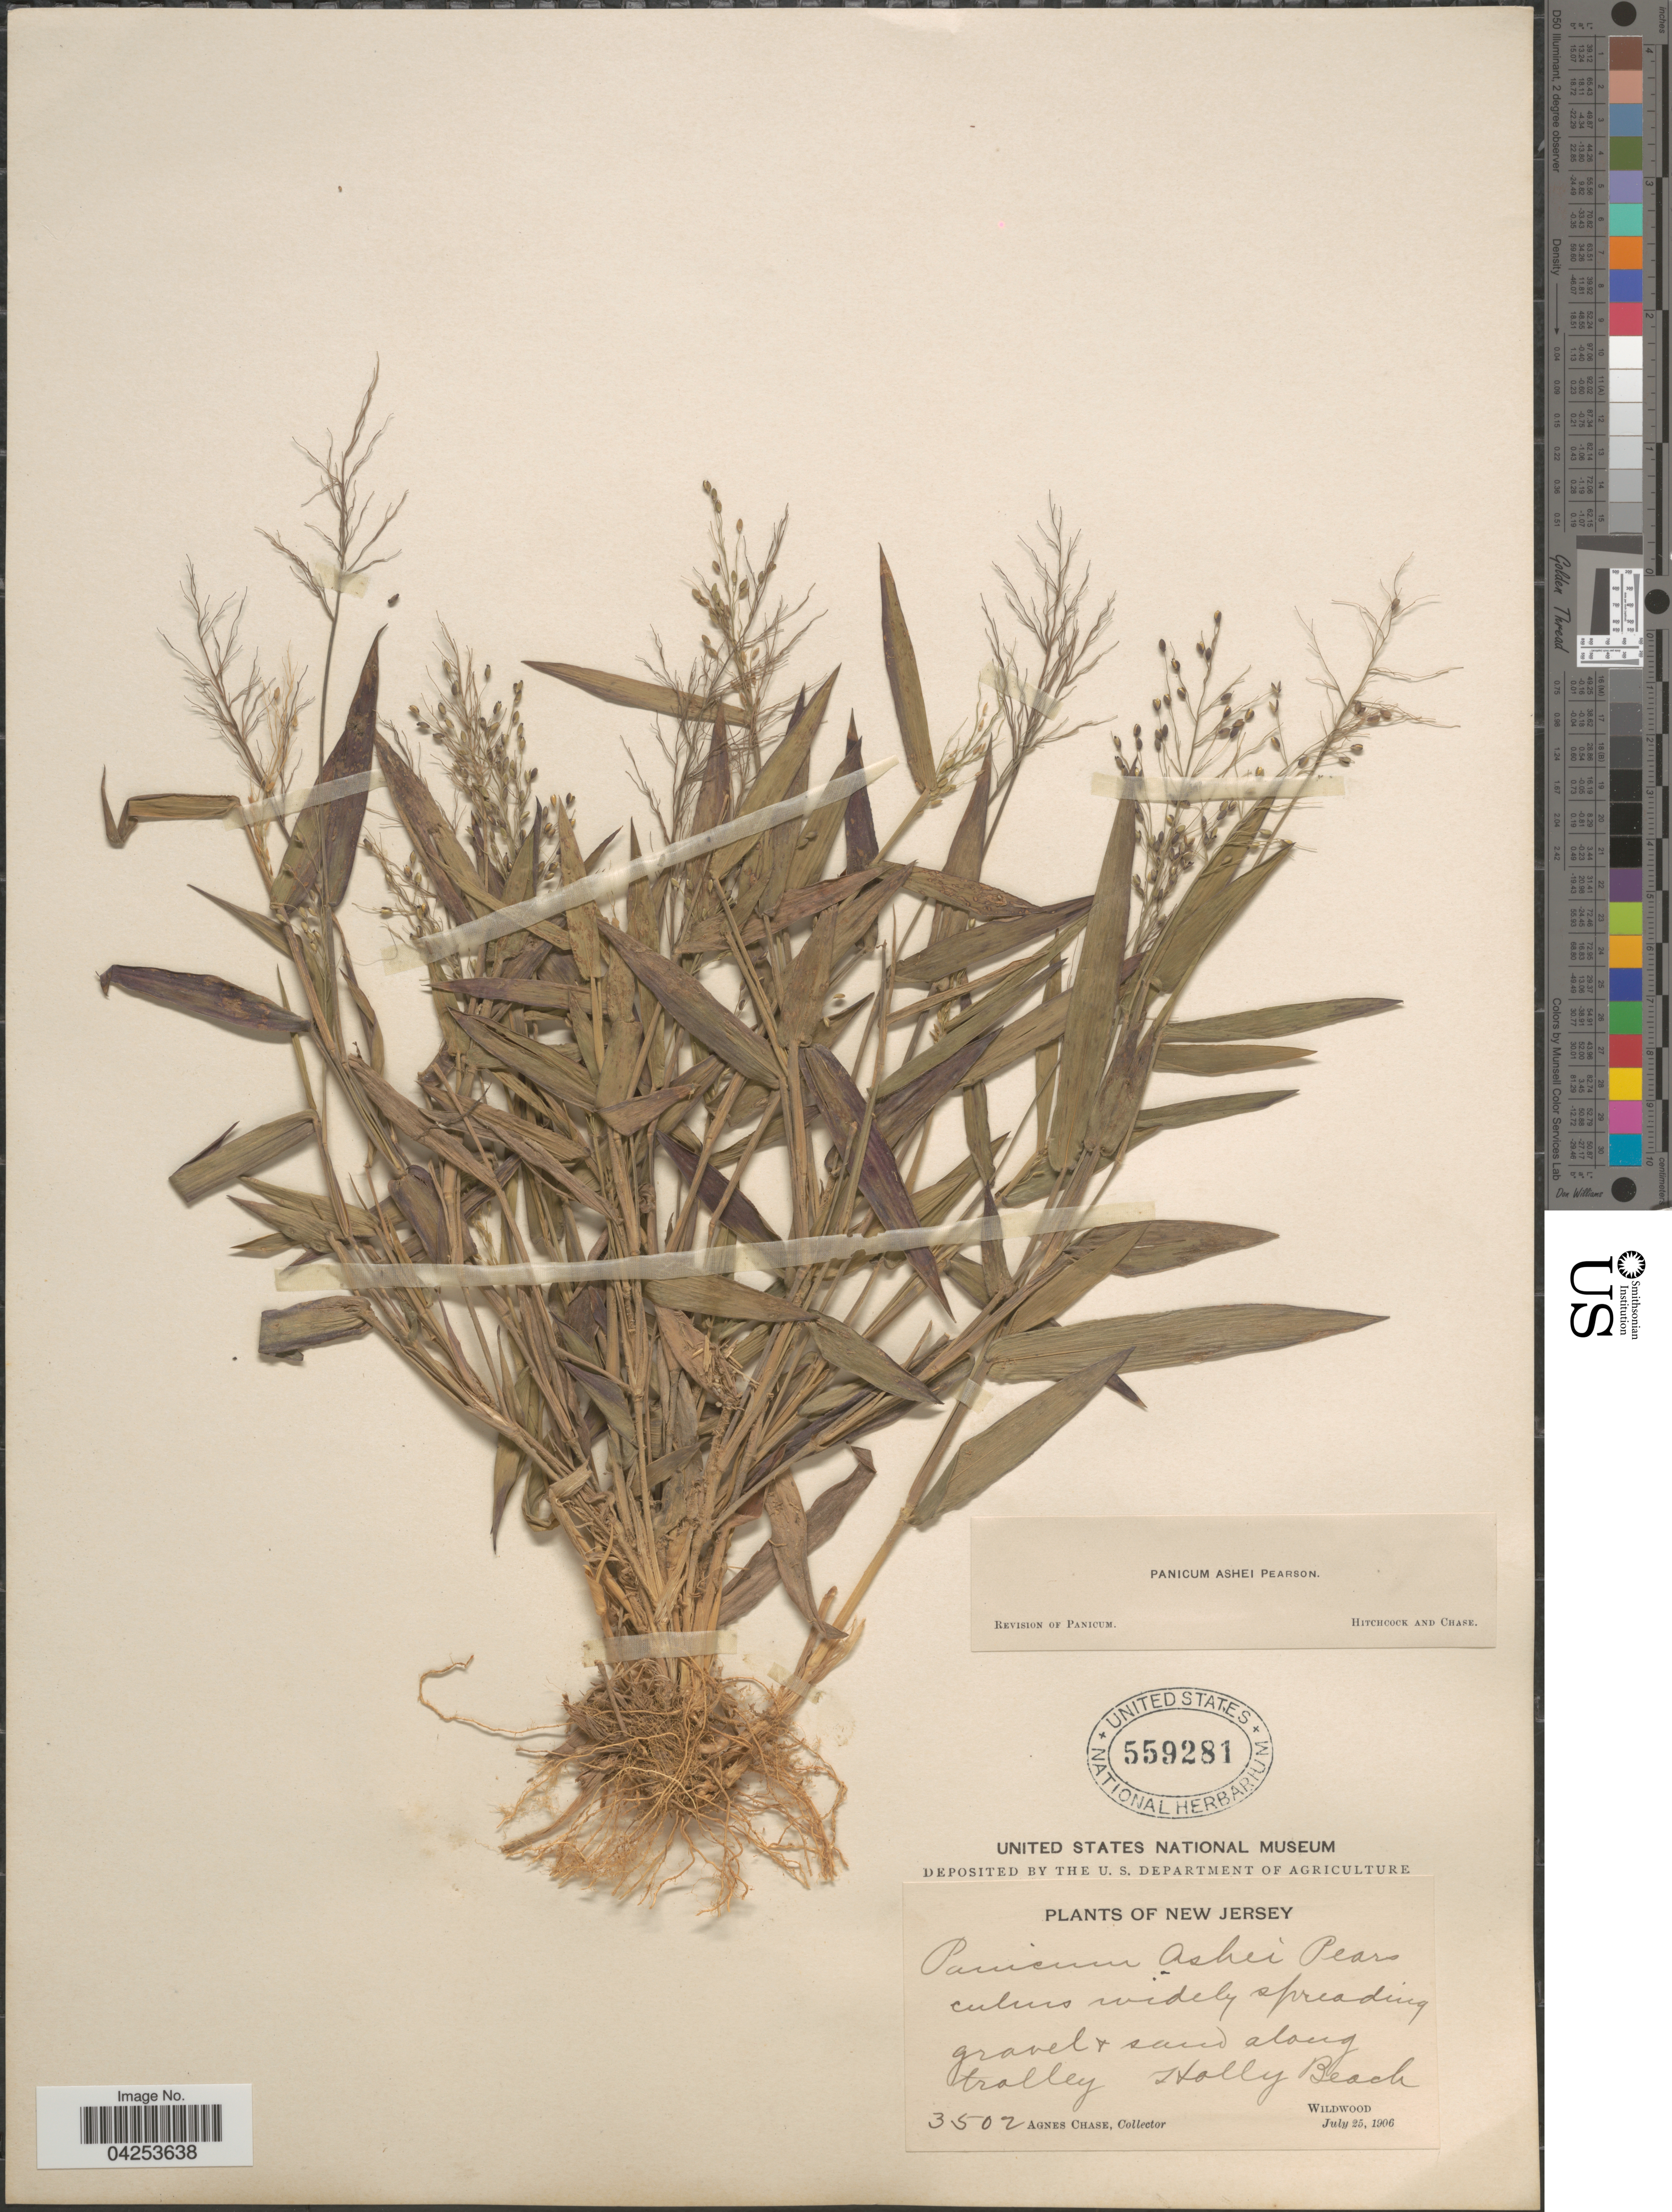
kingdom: Plantae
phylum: Tracheophyta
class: Liliopsida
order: Poales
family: Poaceae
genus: Dichanthelium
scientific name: Dichanthelium commutatum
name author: (Schult.) Gould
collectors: A. Chase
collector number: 3502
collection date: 1906-07-25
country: United States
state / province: New Jersey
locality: Gravel & sand along trolley Holly Beach. Wildwood.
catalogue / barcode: US 559281